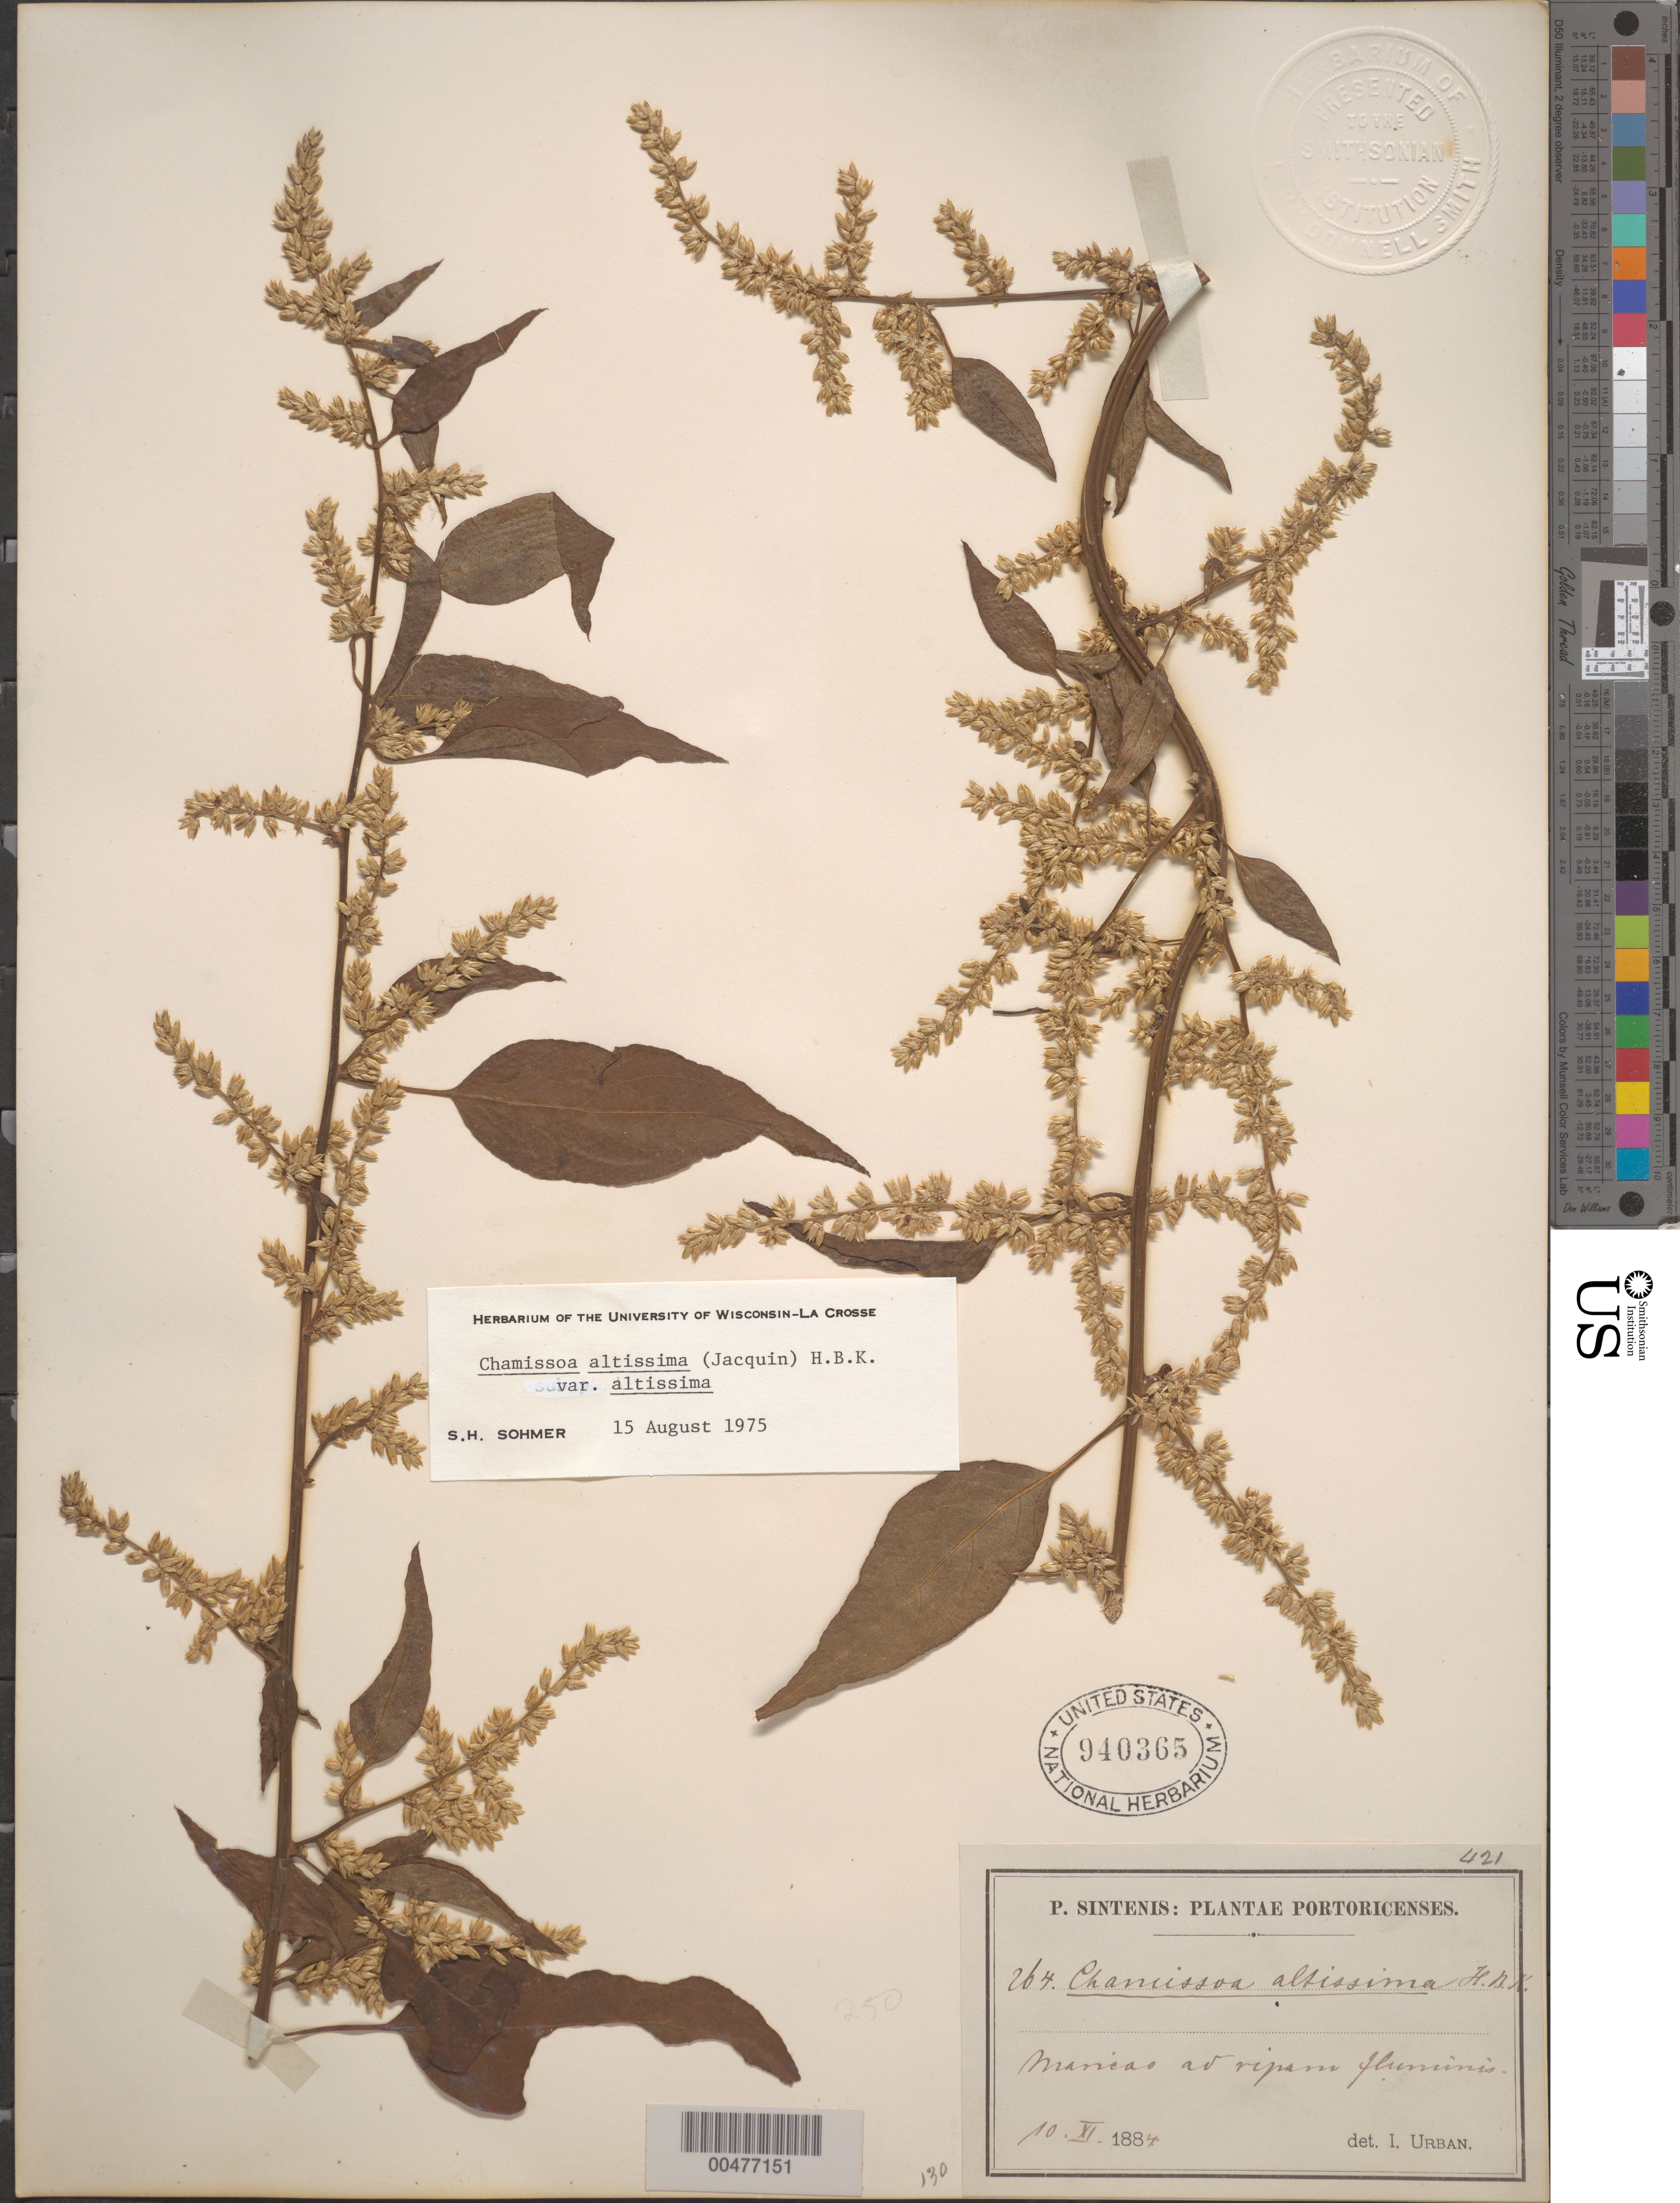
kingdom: Plantae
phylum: Tracheophyta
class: Magnoliopsida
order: Caryophyllales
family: Amaranthaceae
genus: Chamissoa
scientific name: Chamissoa altissima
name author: (Jacq.) Kunth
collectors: P. Sintenis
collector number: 264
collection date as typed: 10 Nov 1884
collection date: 1884-11-10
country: Puerto Rico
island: Greater Antilles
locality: Maricao. Ad riparia fluminis.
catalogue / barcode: US 940365